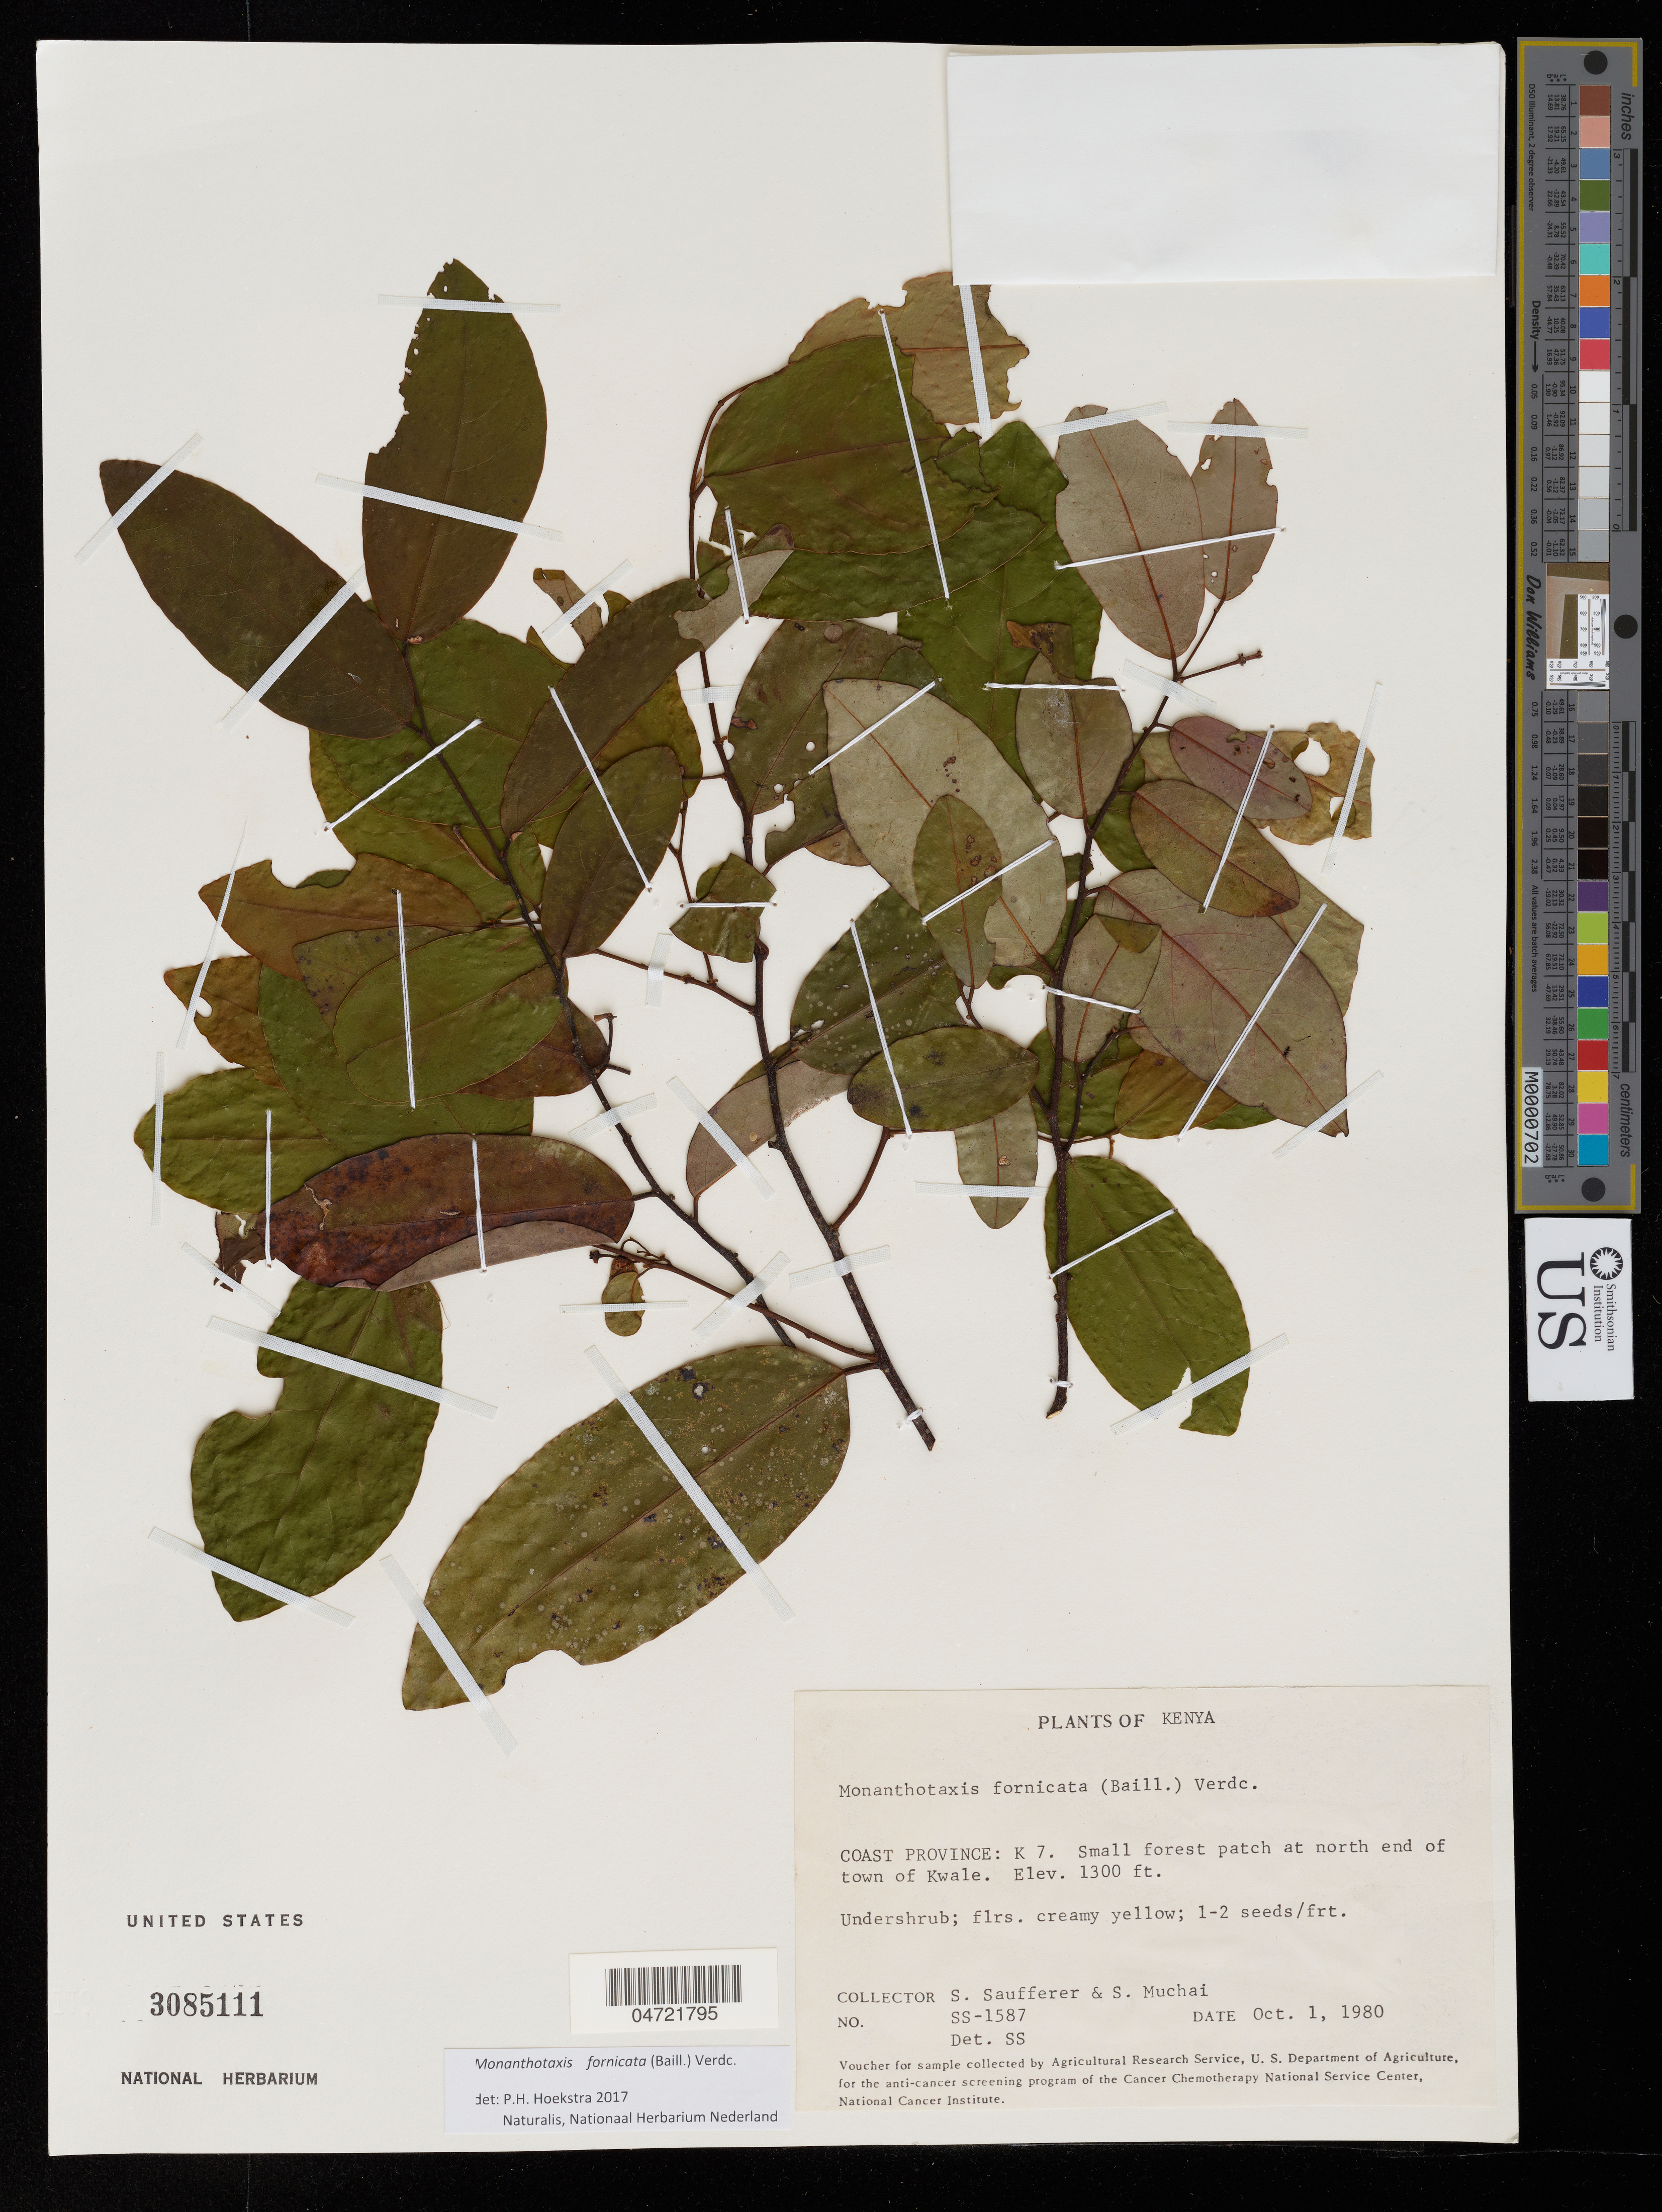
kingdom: Plantae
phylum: Tracheophyta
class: Magnoliopsida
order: Magnoliales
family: Annonaceae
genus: Monanthotaxis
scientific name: Monanthotaxis fornicata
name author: (Baill.) Verdc.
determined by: Hoekstra, P. H.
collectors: S. Saufferer & S. Muchai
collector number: SS-1587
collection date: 1980-10-01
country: Kenya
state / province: Kwale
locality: K.7, North end of town of Kwale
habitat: small forest patch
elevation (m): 396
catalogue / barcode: US 3085111